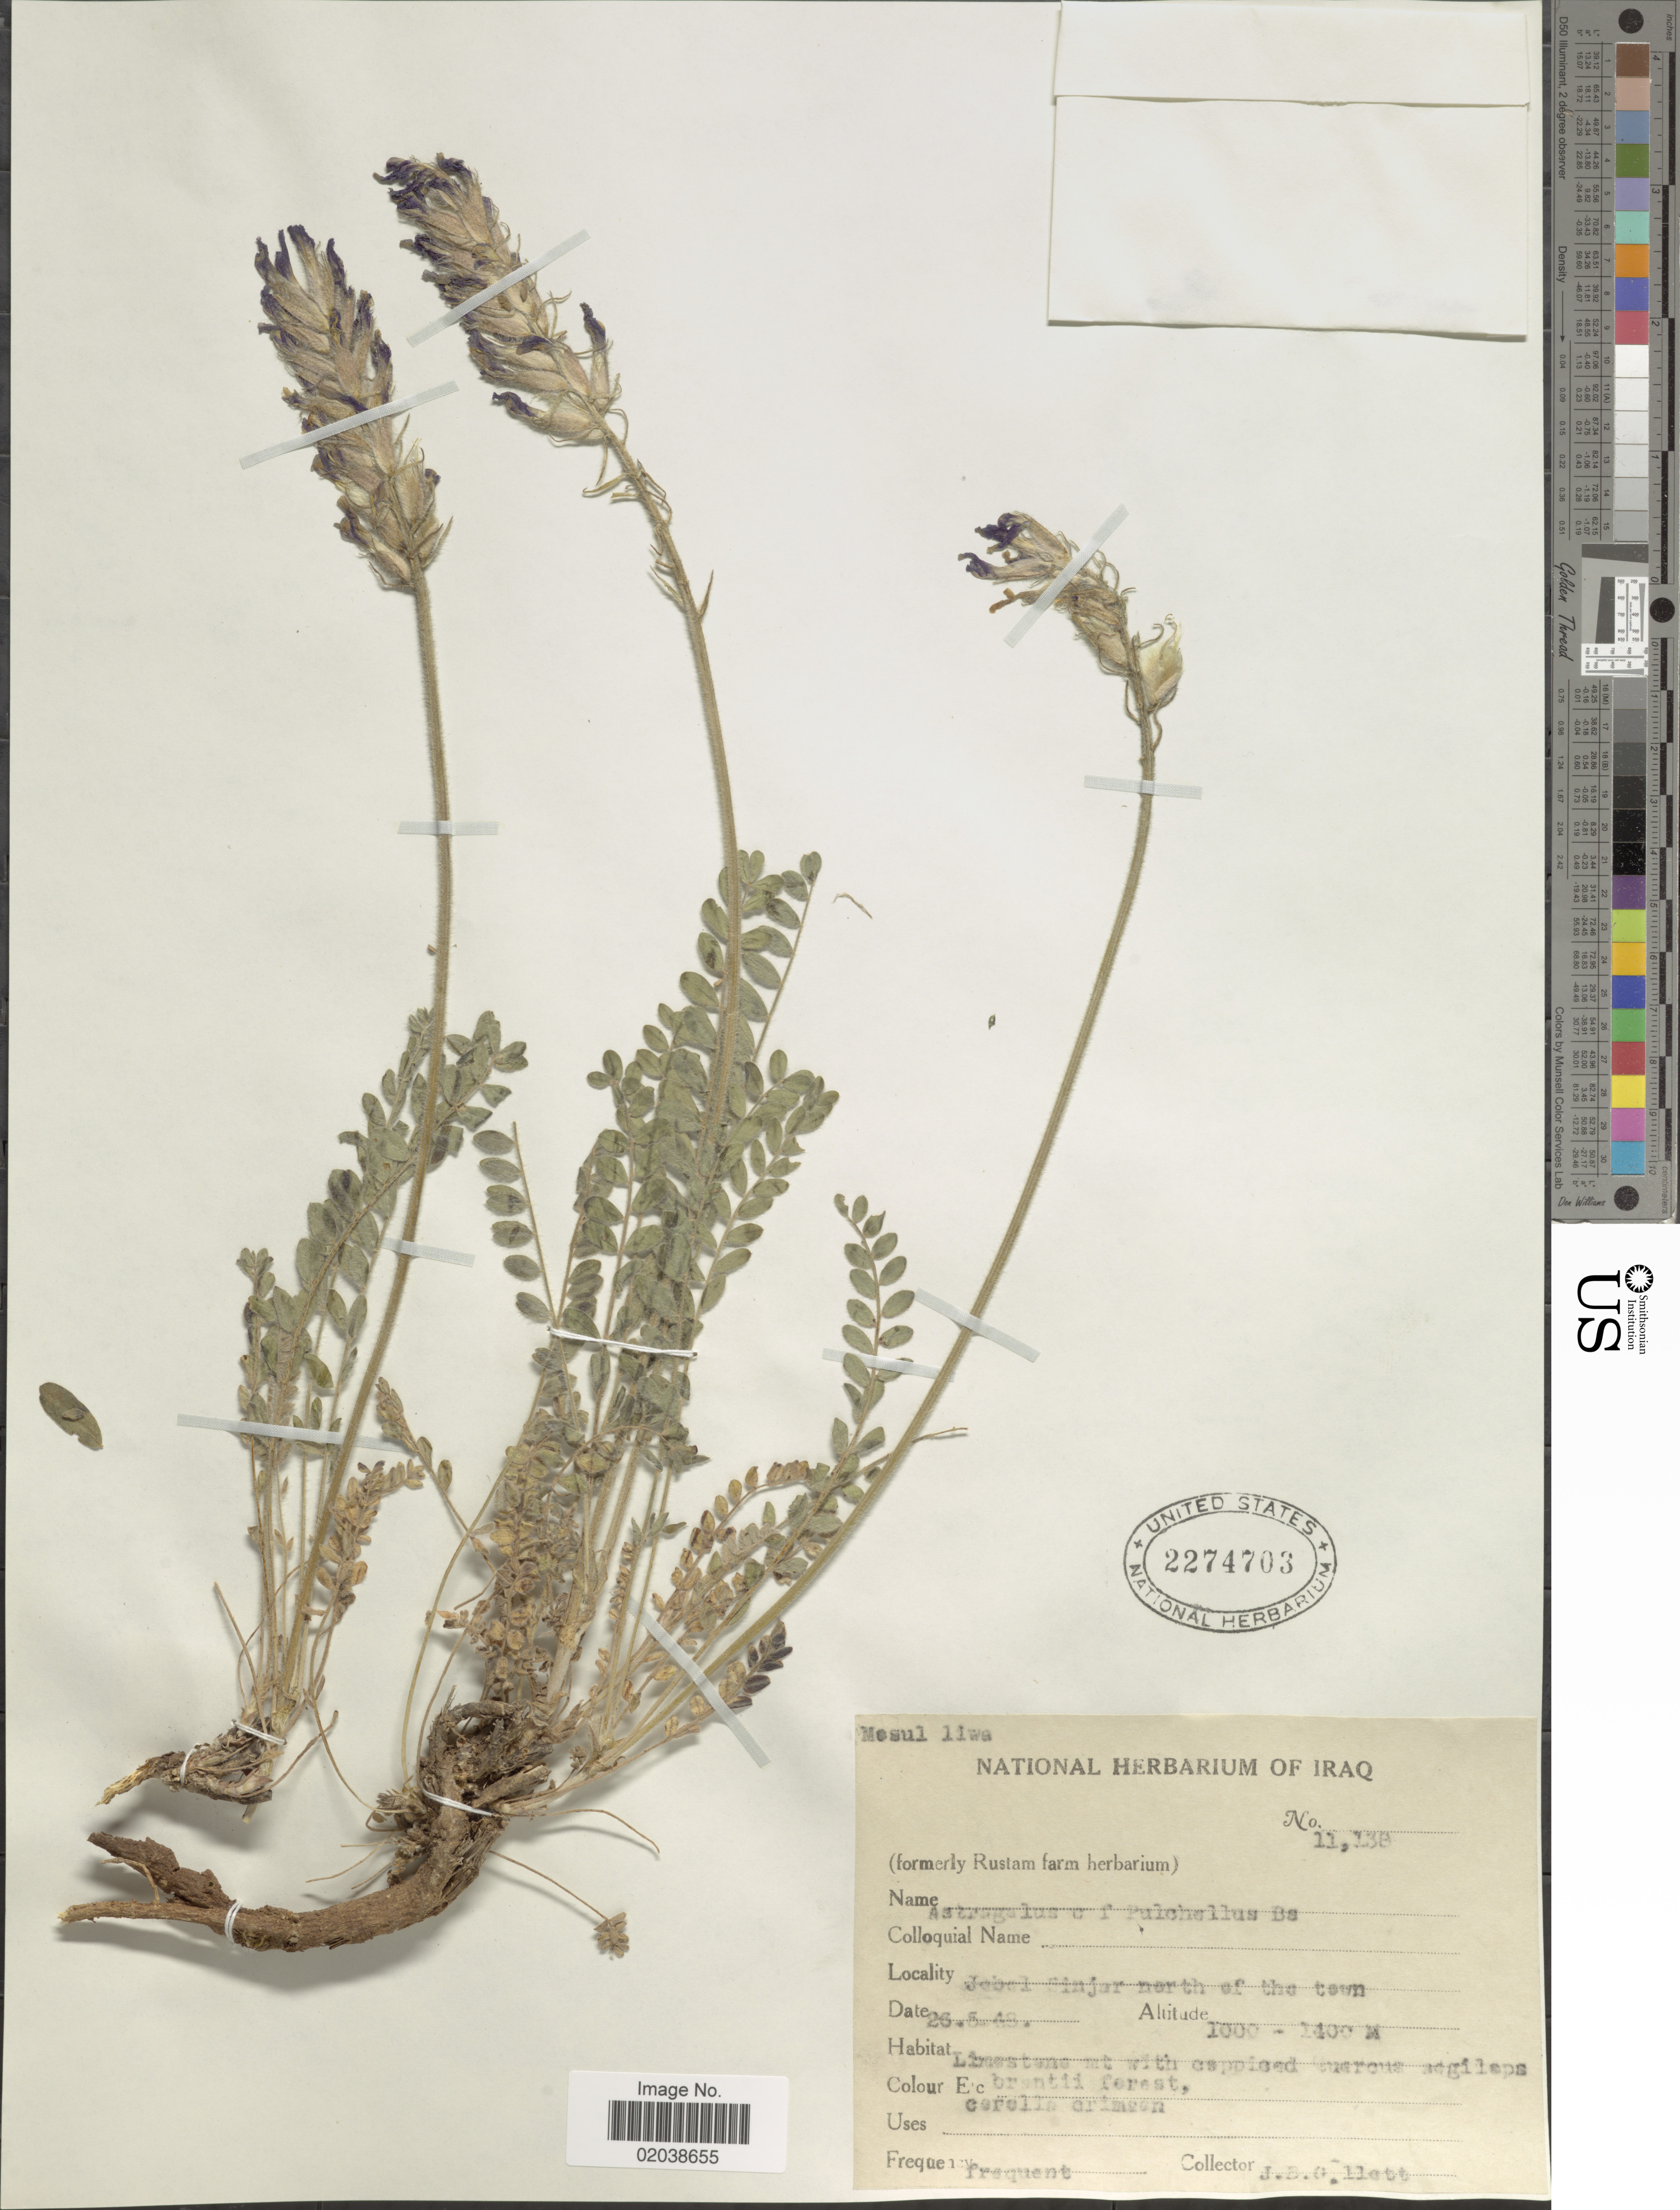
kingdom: Plantae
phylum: Tracheophyta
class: Magnoliopsida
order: Fabales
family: Fabaceae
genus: Astragalus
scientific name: Astragalus pulchellus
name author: Boiss.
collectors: J. B. Gillett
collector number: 11138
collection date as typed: Transcribed d/m/y: 26/5/48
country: Iraq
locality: Jebel Sinjar north of the town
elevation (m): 1000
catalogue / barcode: US 2274703